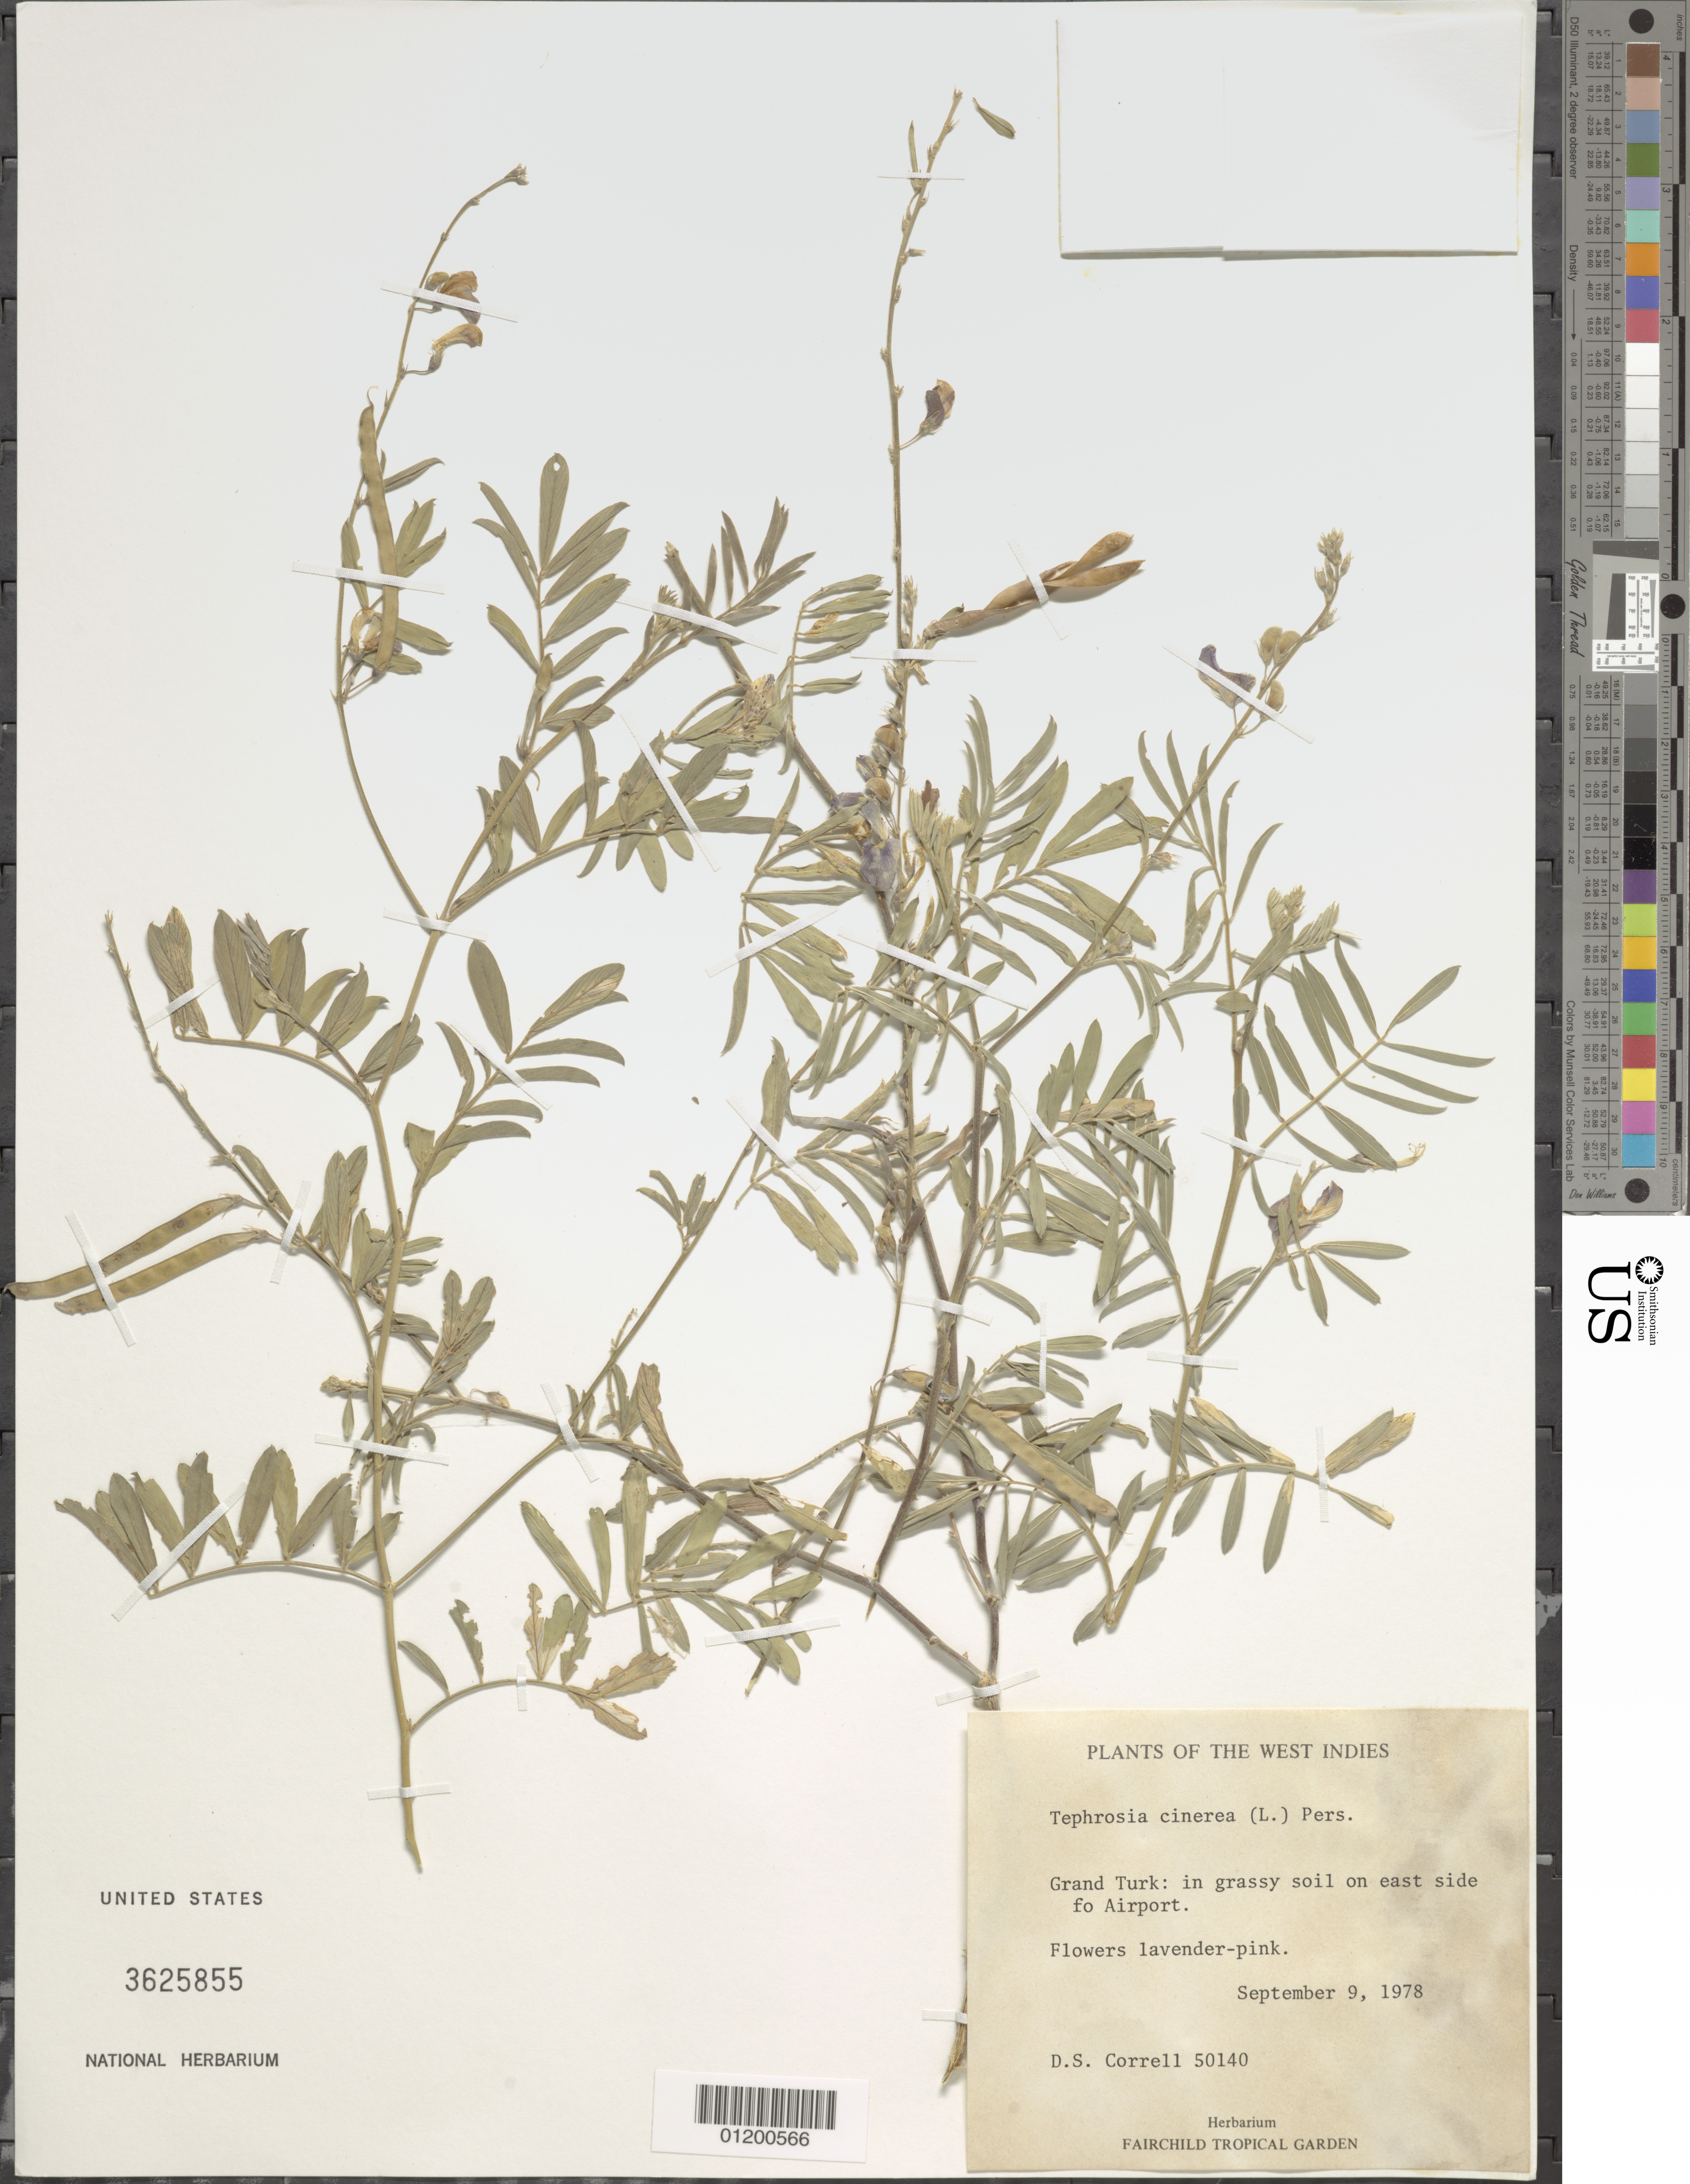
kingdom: Plantae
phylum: Tracheophyta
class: Magnoliopsida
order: Fabales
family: Fabaceae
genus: Tephrosia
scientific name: Tephrosia cinerea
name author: (L.) Pers.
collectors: D. S. Correll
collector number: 50140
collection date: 1978-09-09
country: Bahamas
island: Grand Turk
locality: In grassy soil on E side of Airport.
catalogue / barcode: US 3625855